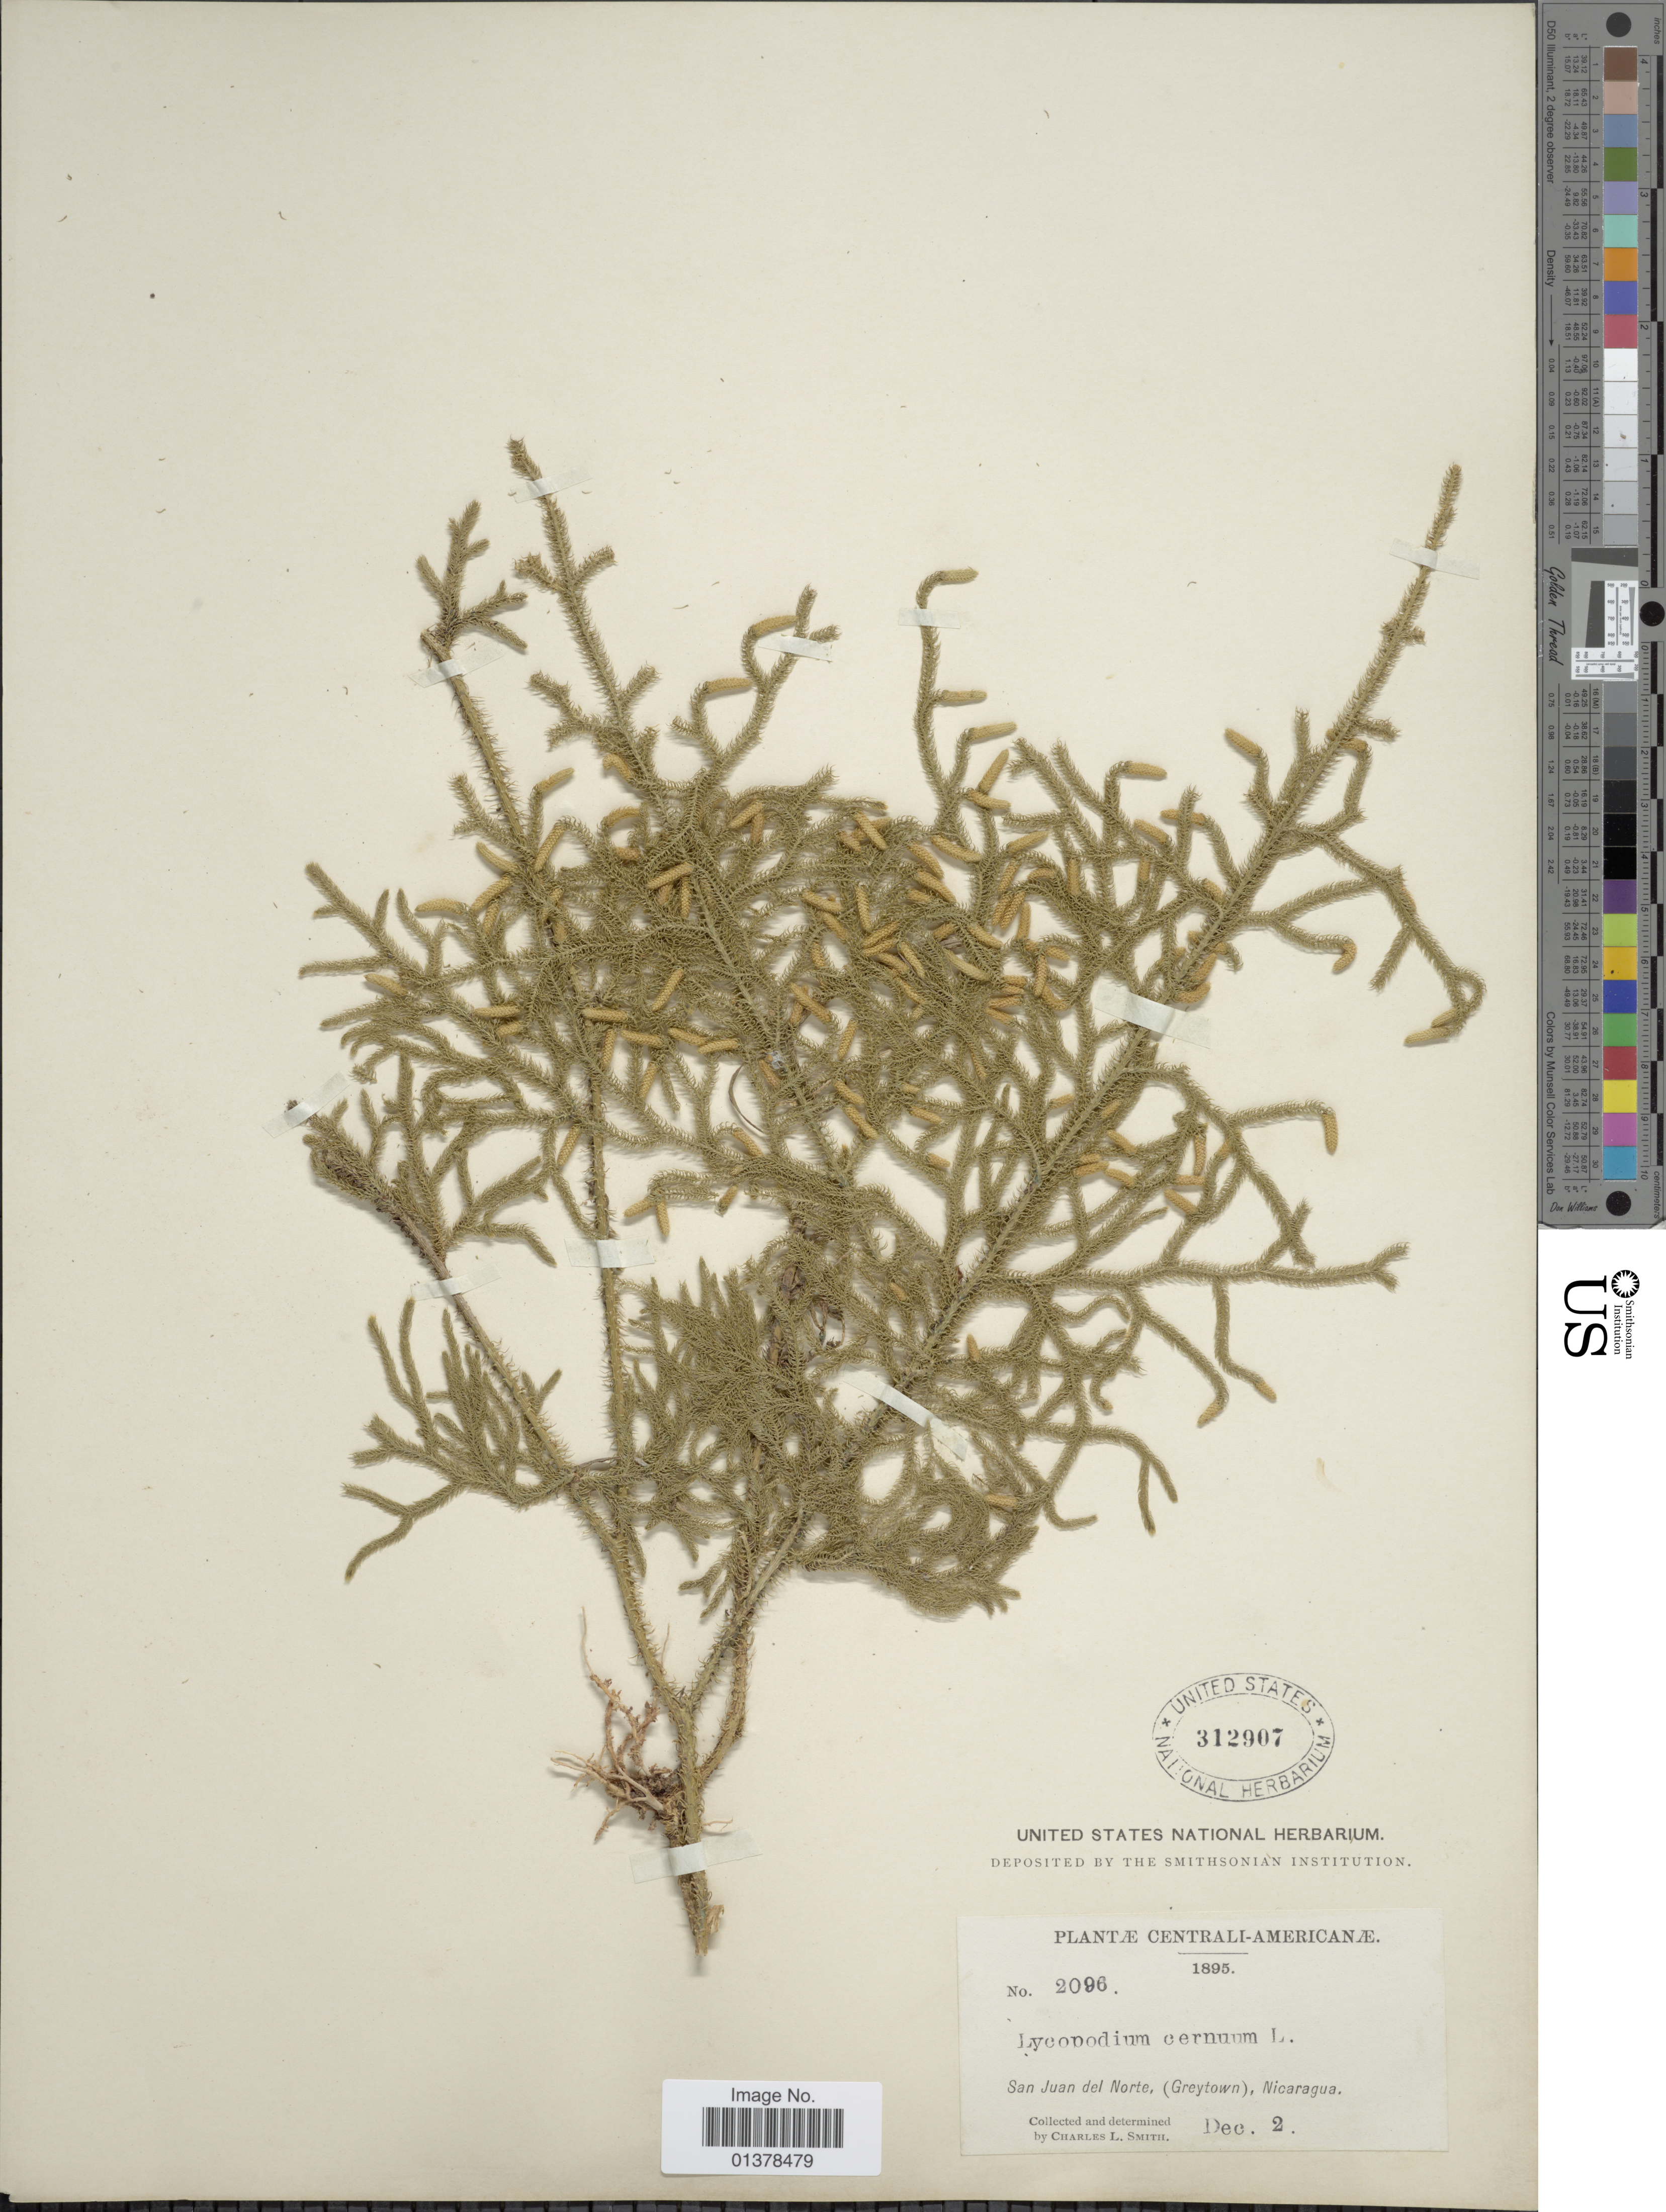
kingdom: Plantae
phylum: Tracheophyta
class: Lycopodiopsida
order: Lycopodiales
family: Lycopodiaceae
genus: Palhinhaea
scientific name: Palhinhaea cernua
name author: (L.) Vasc. & Franco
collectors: C. L. Smith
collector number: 2096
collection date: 1895-12-02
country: Nicaragua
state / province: Rio San Juan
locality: Suan Juan del Norte, (Greytown)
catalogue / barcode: US 312907